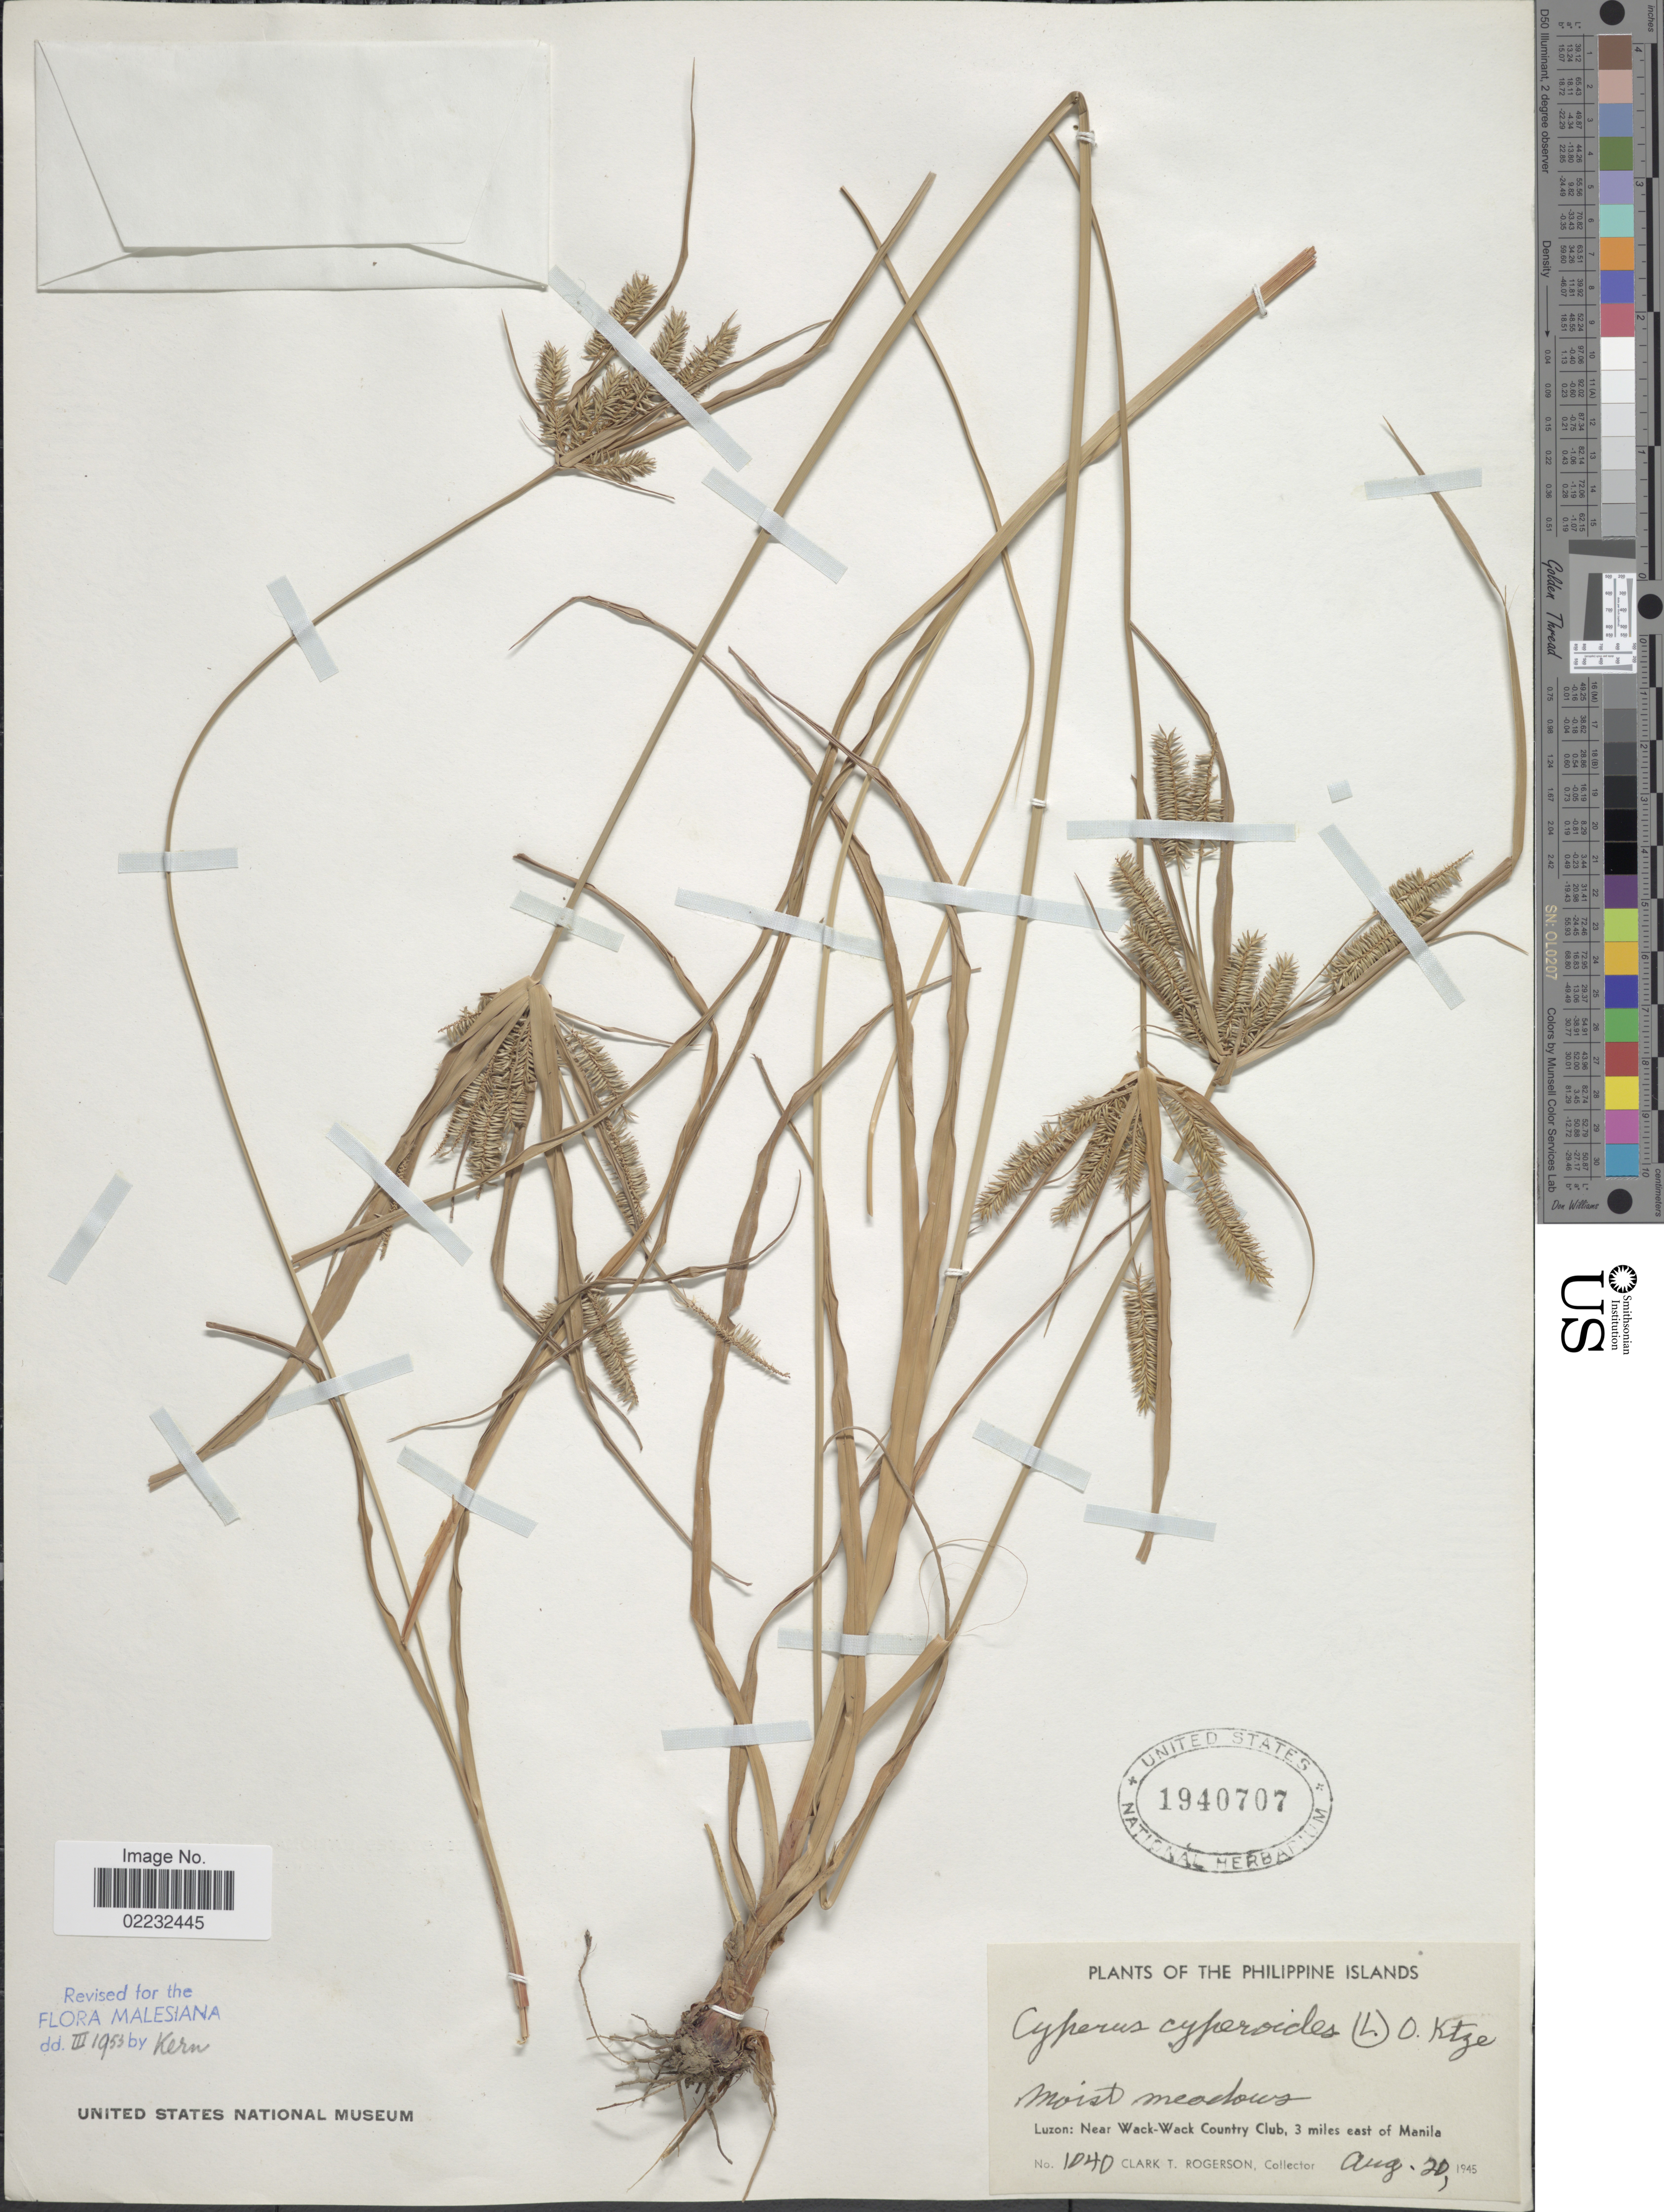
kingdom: Plantae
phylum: Tracheophyta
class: Liliopsida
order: Poales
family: Cyperaceae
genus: Cyperus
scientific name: Cyperus cyperoides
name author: (L.) Kuntze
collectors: C. Rogerson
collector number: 1040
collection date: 1945-08-20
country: Philippines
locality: Luzon: Near Wack- Wack Country Club, 3 miles east of Manila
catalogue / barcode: US 1940707